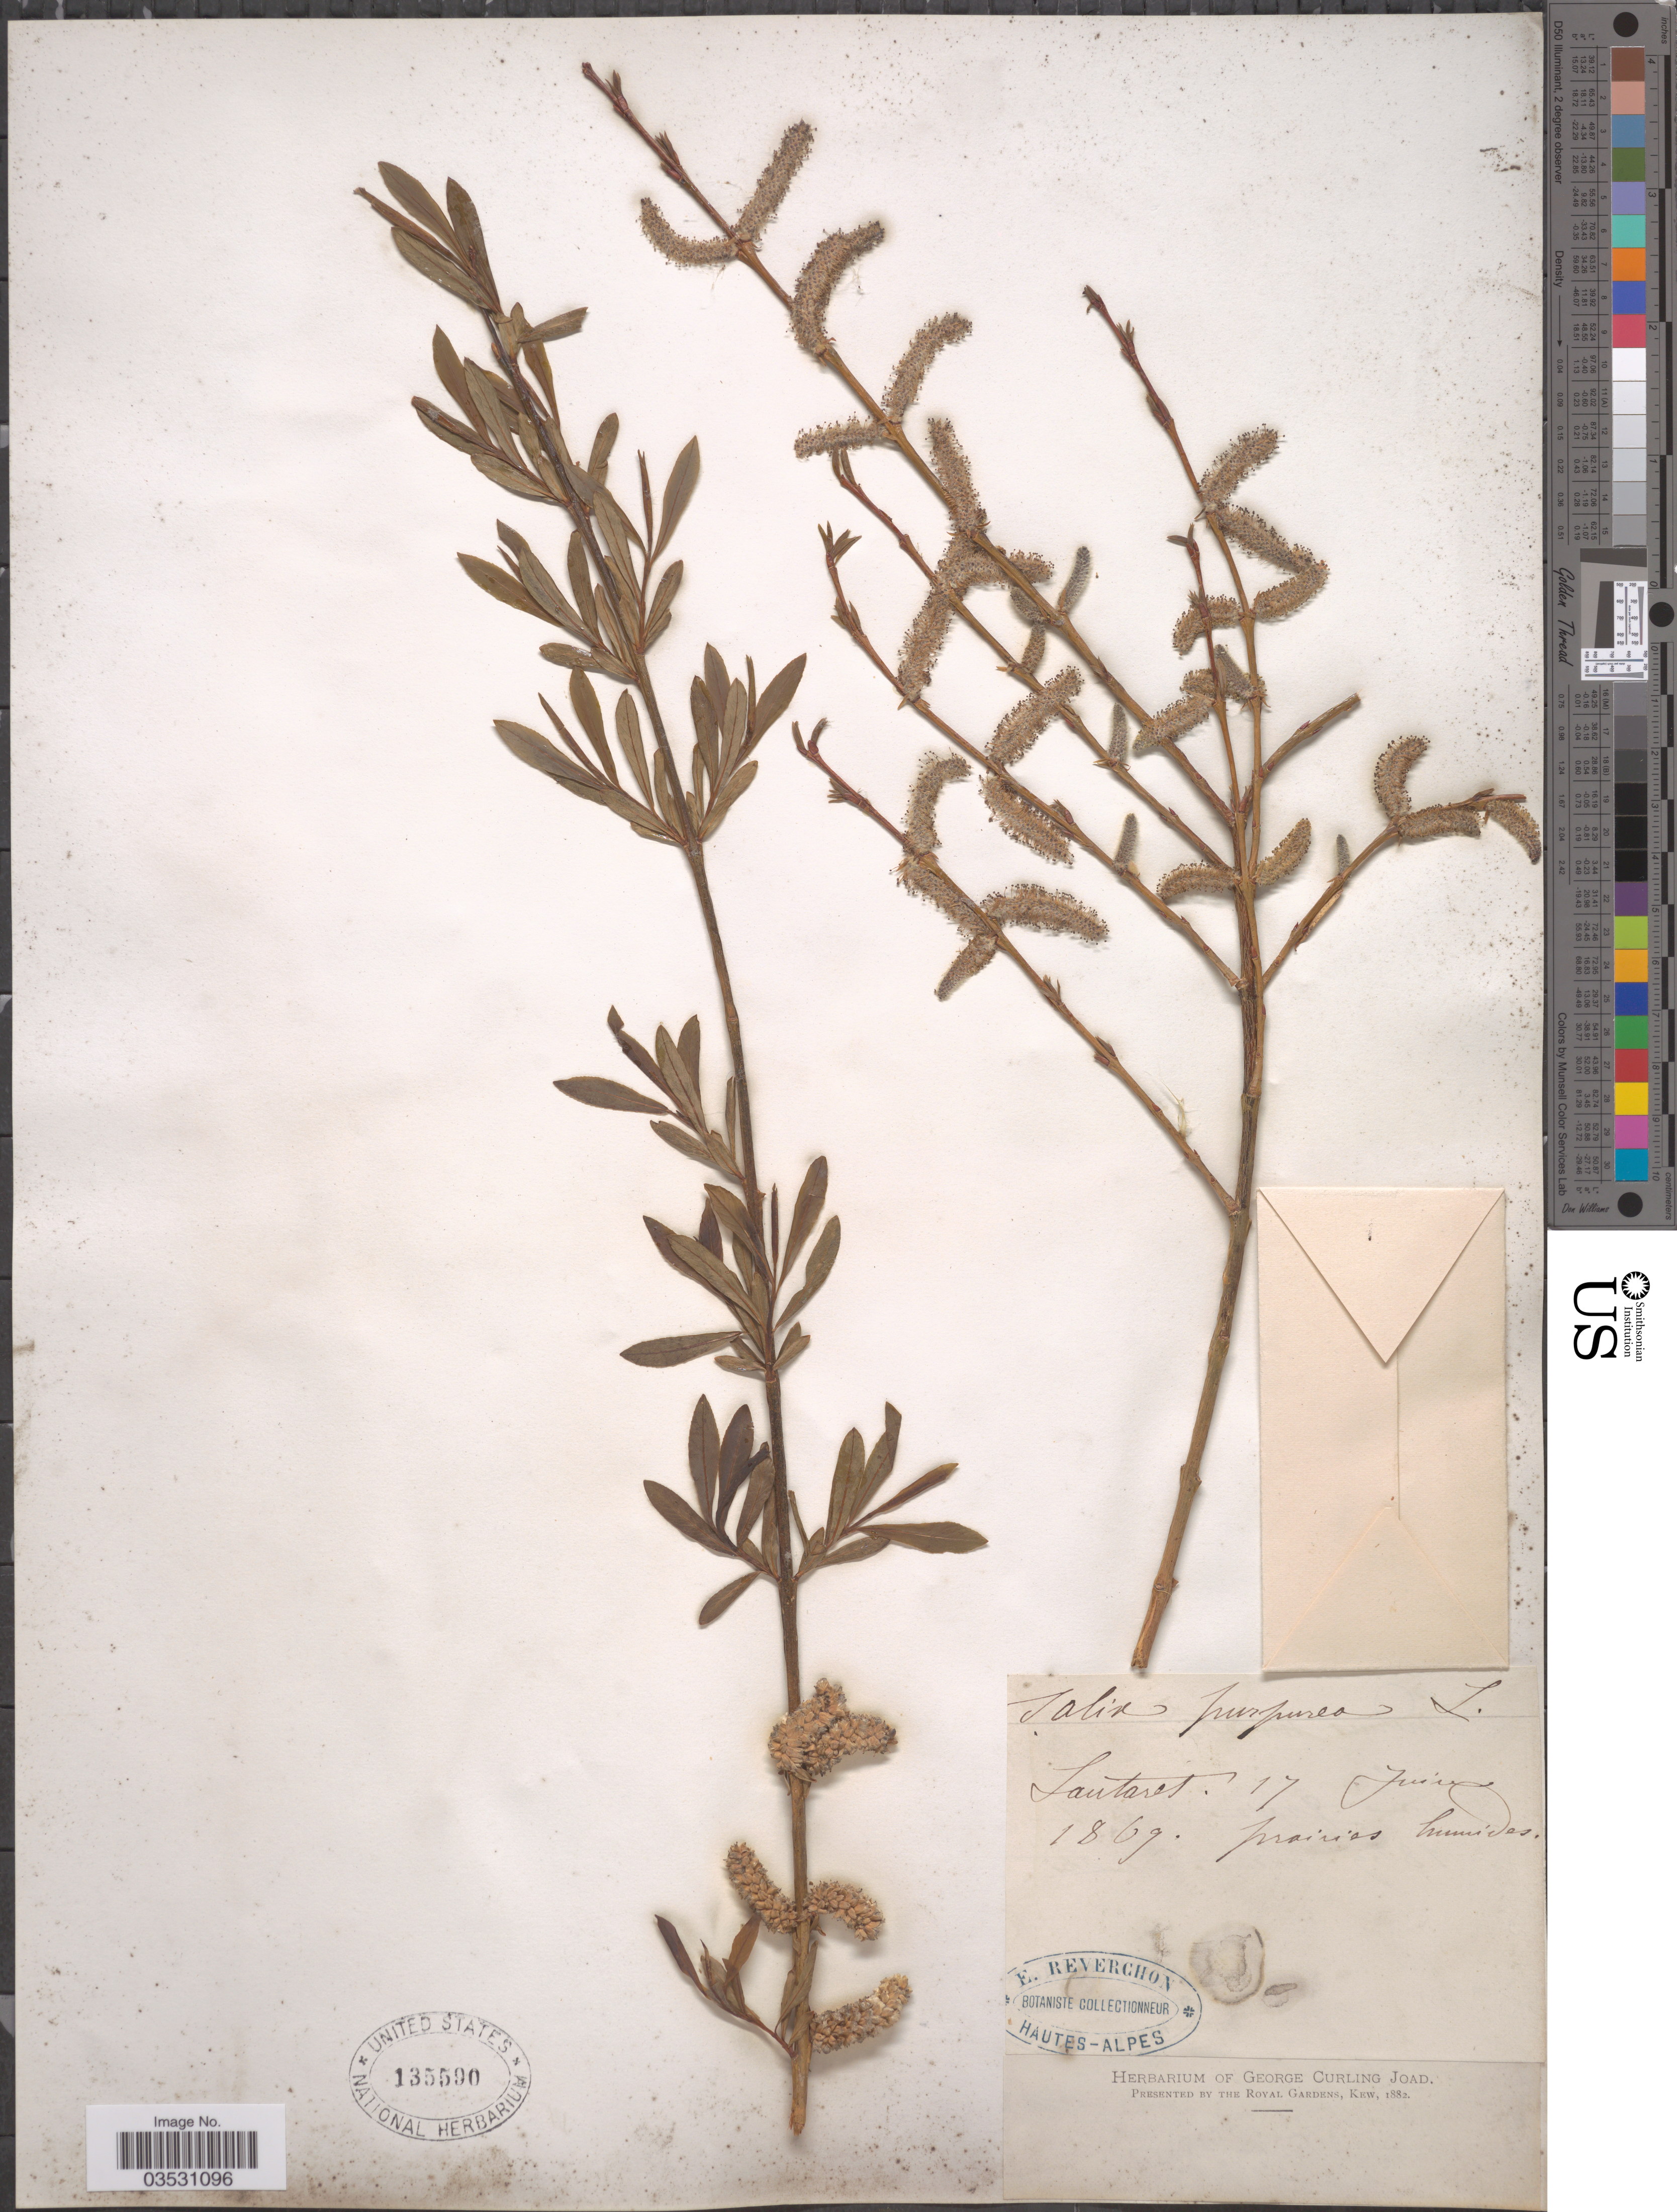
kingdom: Plantae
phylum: Tracheophyta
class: Magnoliopsida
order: Malpighiales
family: Salicaceae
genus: Salix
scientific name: Salix purpurea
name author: L.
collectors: E. Reverchon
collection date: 1869-06-17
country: France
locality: Lautaret.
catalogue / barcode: US 135590